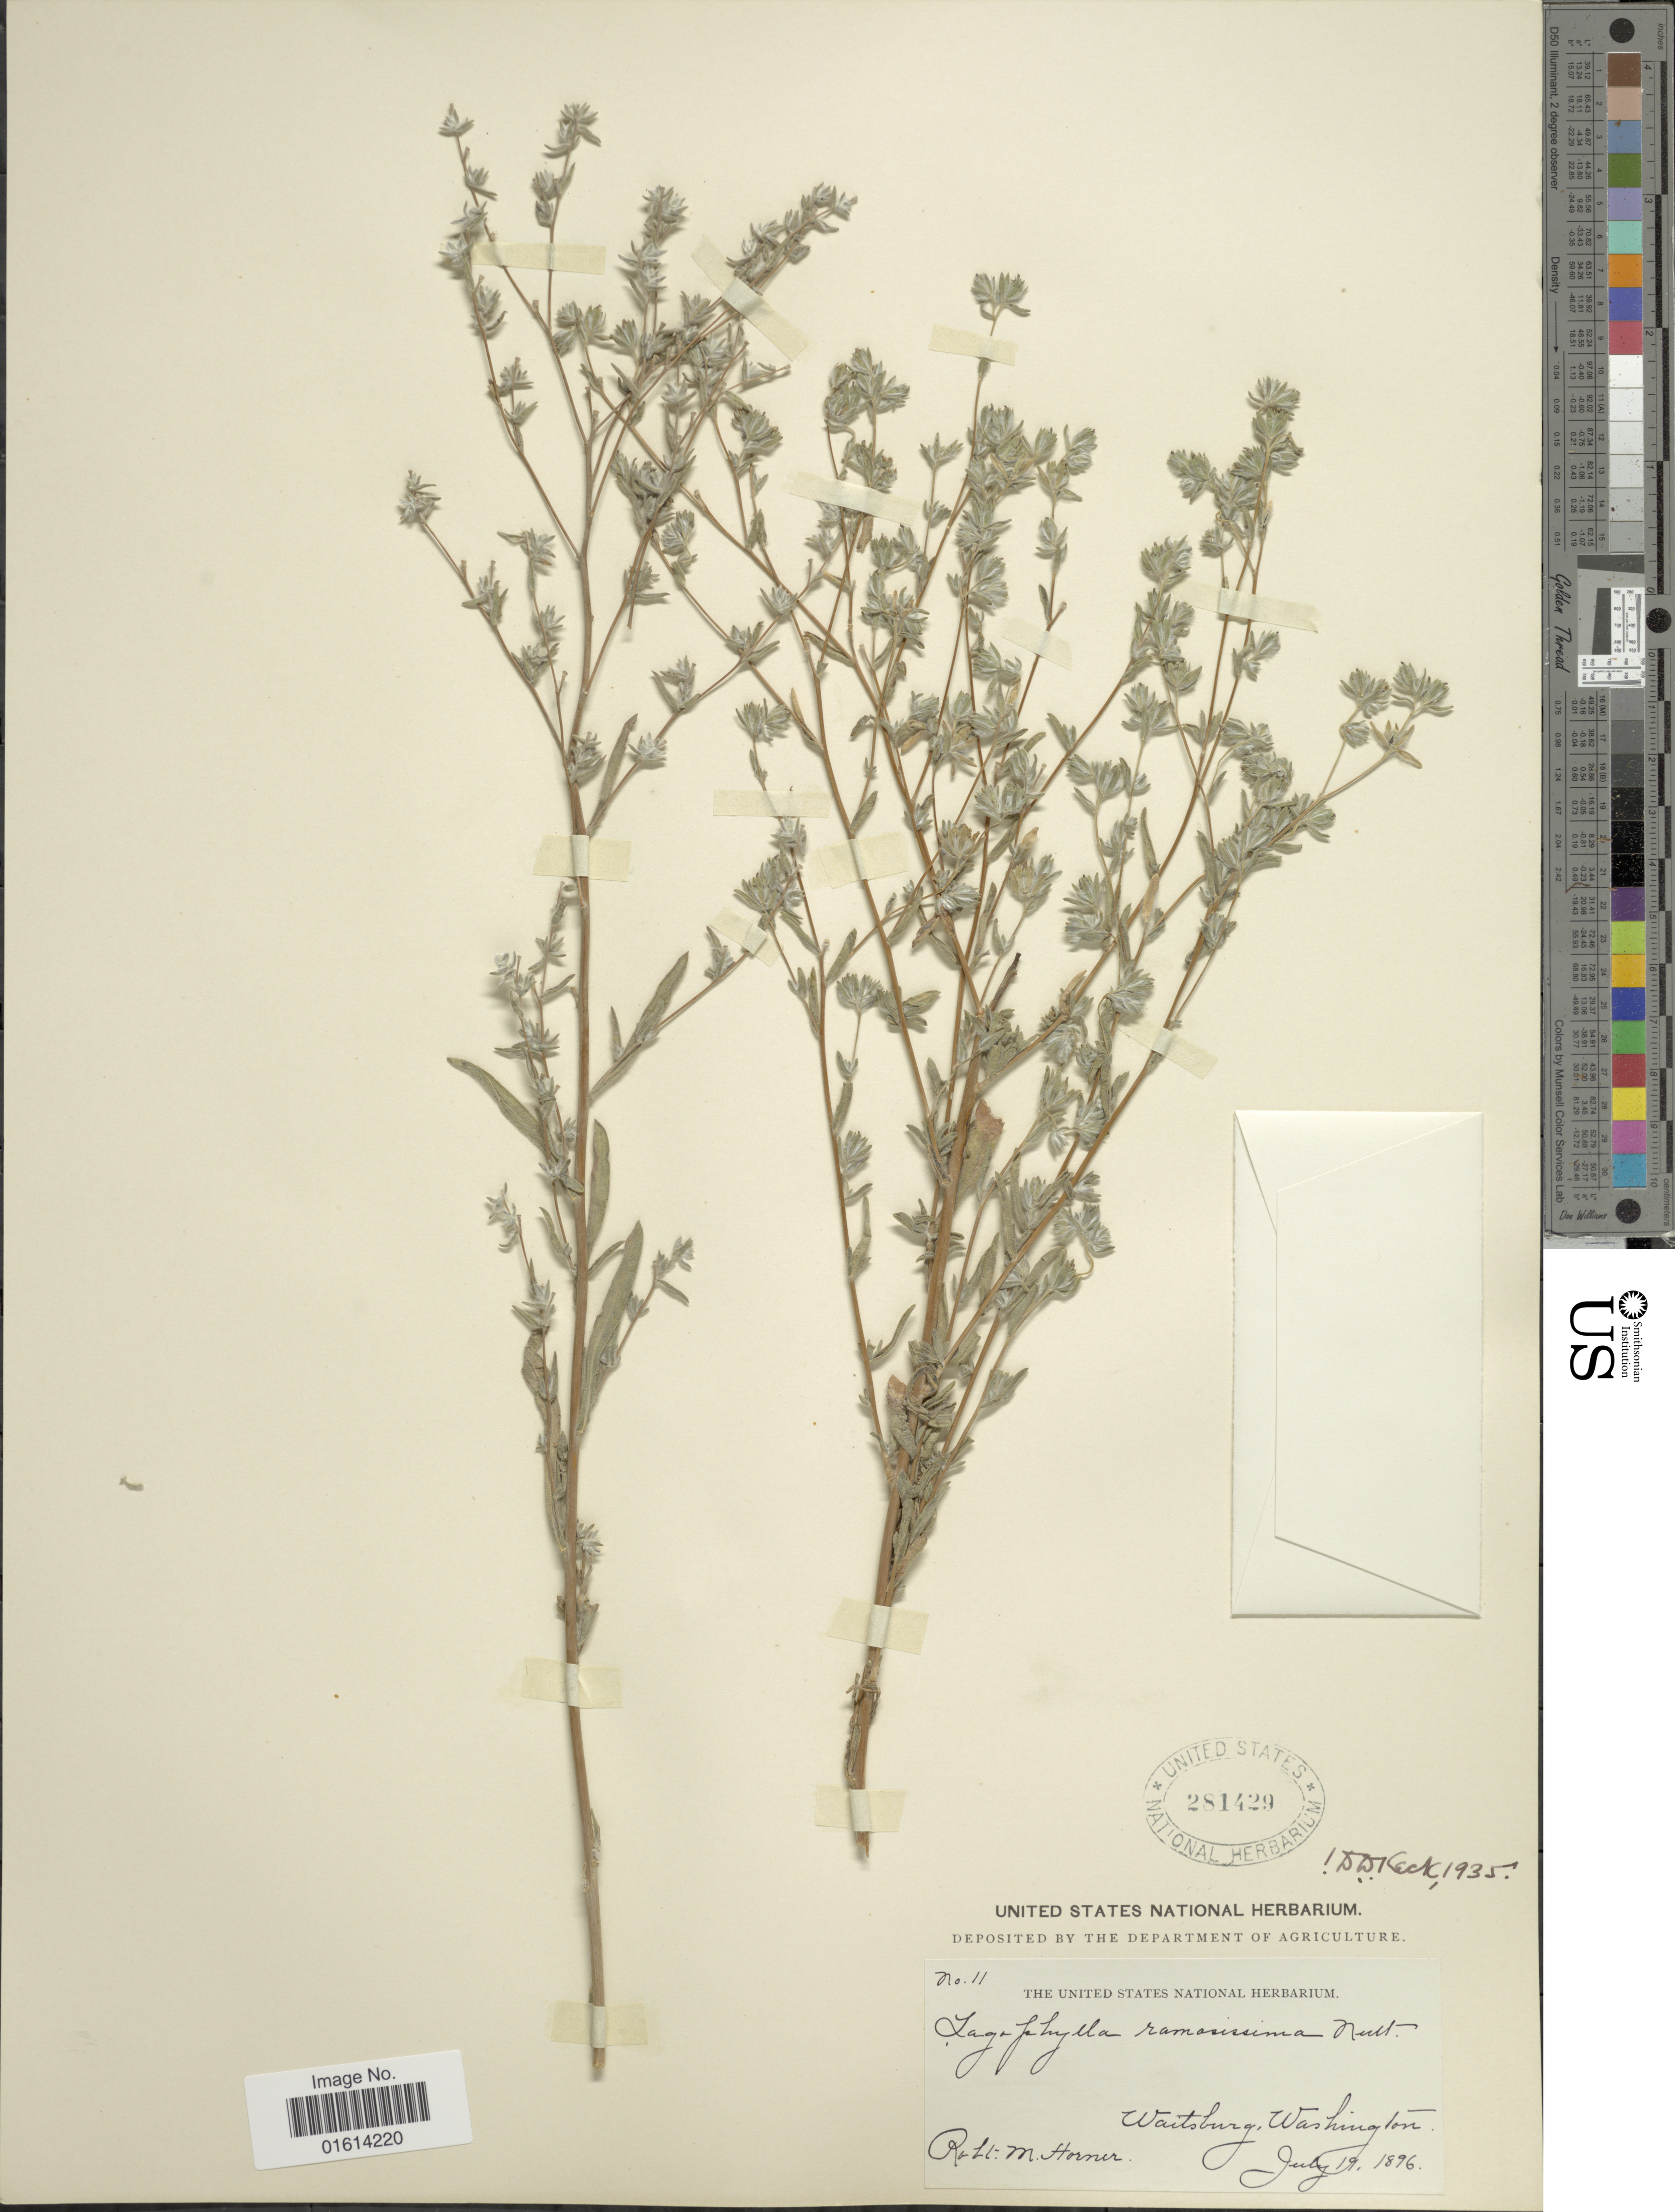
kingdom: Plantae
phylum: Tracheophyta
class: Magnoliopsida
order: Asterales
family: Asteraceae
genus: Lagophylla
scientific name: Lagophylla ramosissima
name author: Nutt.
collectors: R. Horner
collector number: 11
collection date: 1896-07-19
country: United States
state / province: Washington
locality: Waitsburg, Washington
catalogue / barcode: US 281429